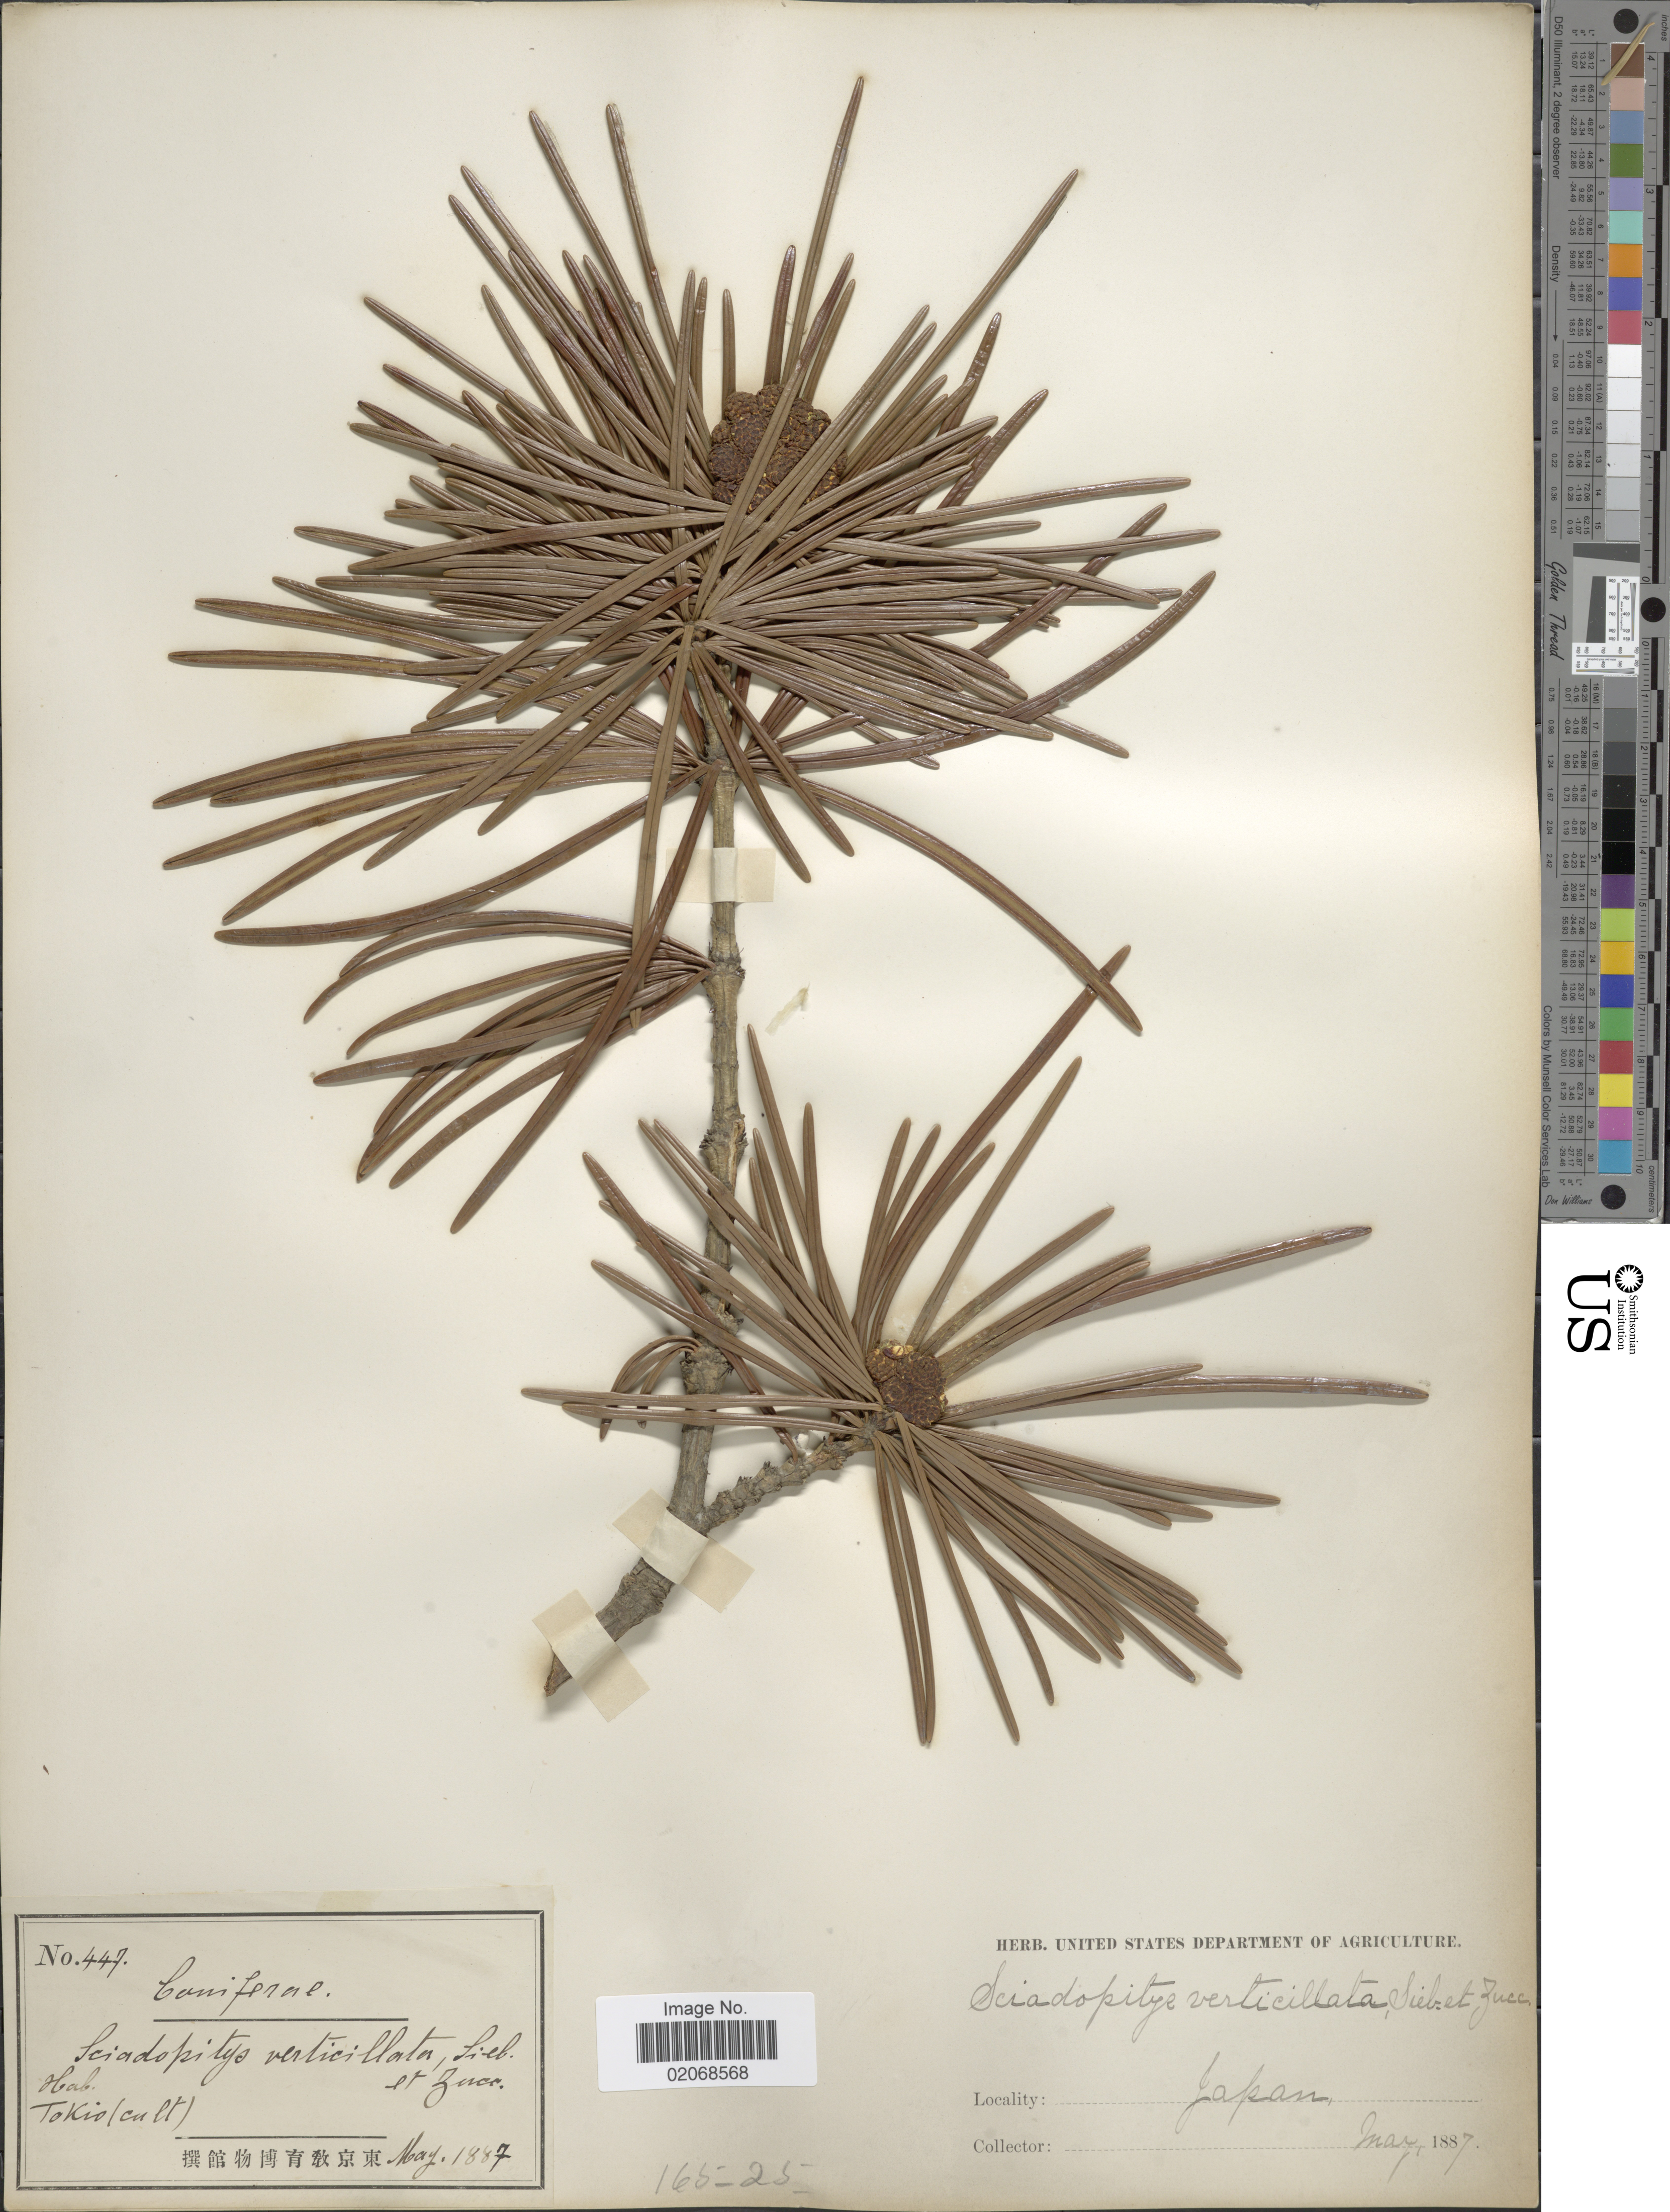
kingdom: Plantae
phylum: Tracheophyta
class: Pinopsida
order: Pinales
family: Sciadopityaceae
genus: Sciadopitys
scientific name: Sciadopitys verticillata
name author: Siebold & Zucc.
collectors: United States Department of Agriculture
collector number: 447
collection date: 1887-05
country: Japan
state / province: Tokyo, Federal City of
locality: Tokio